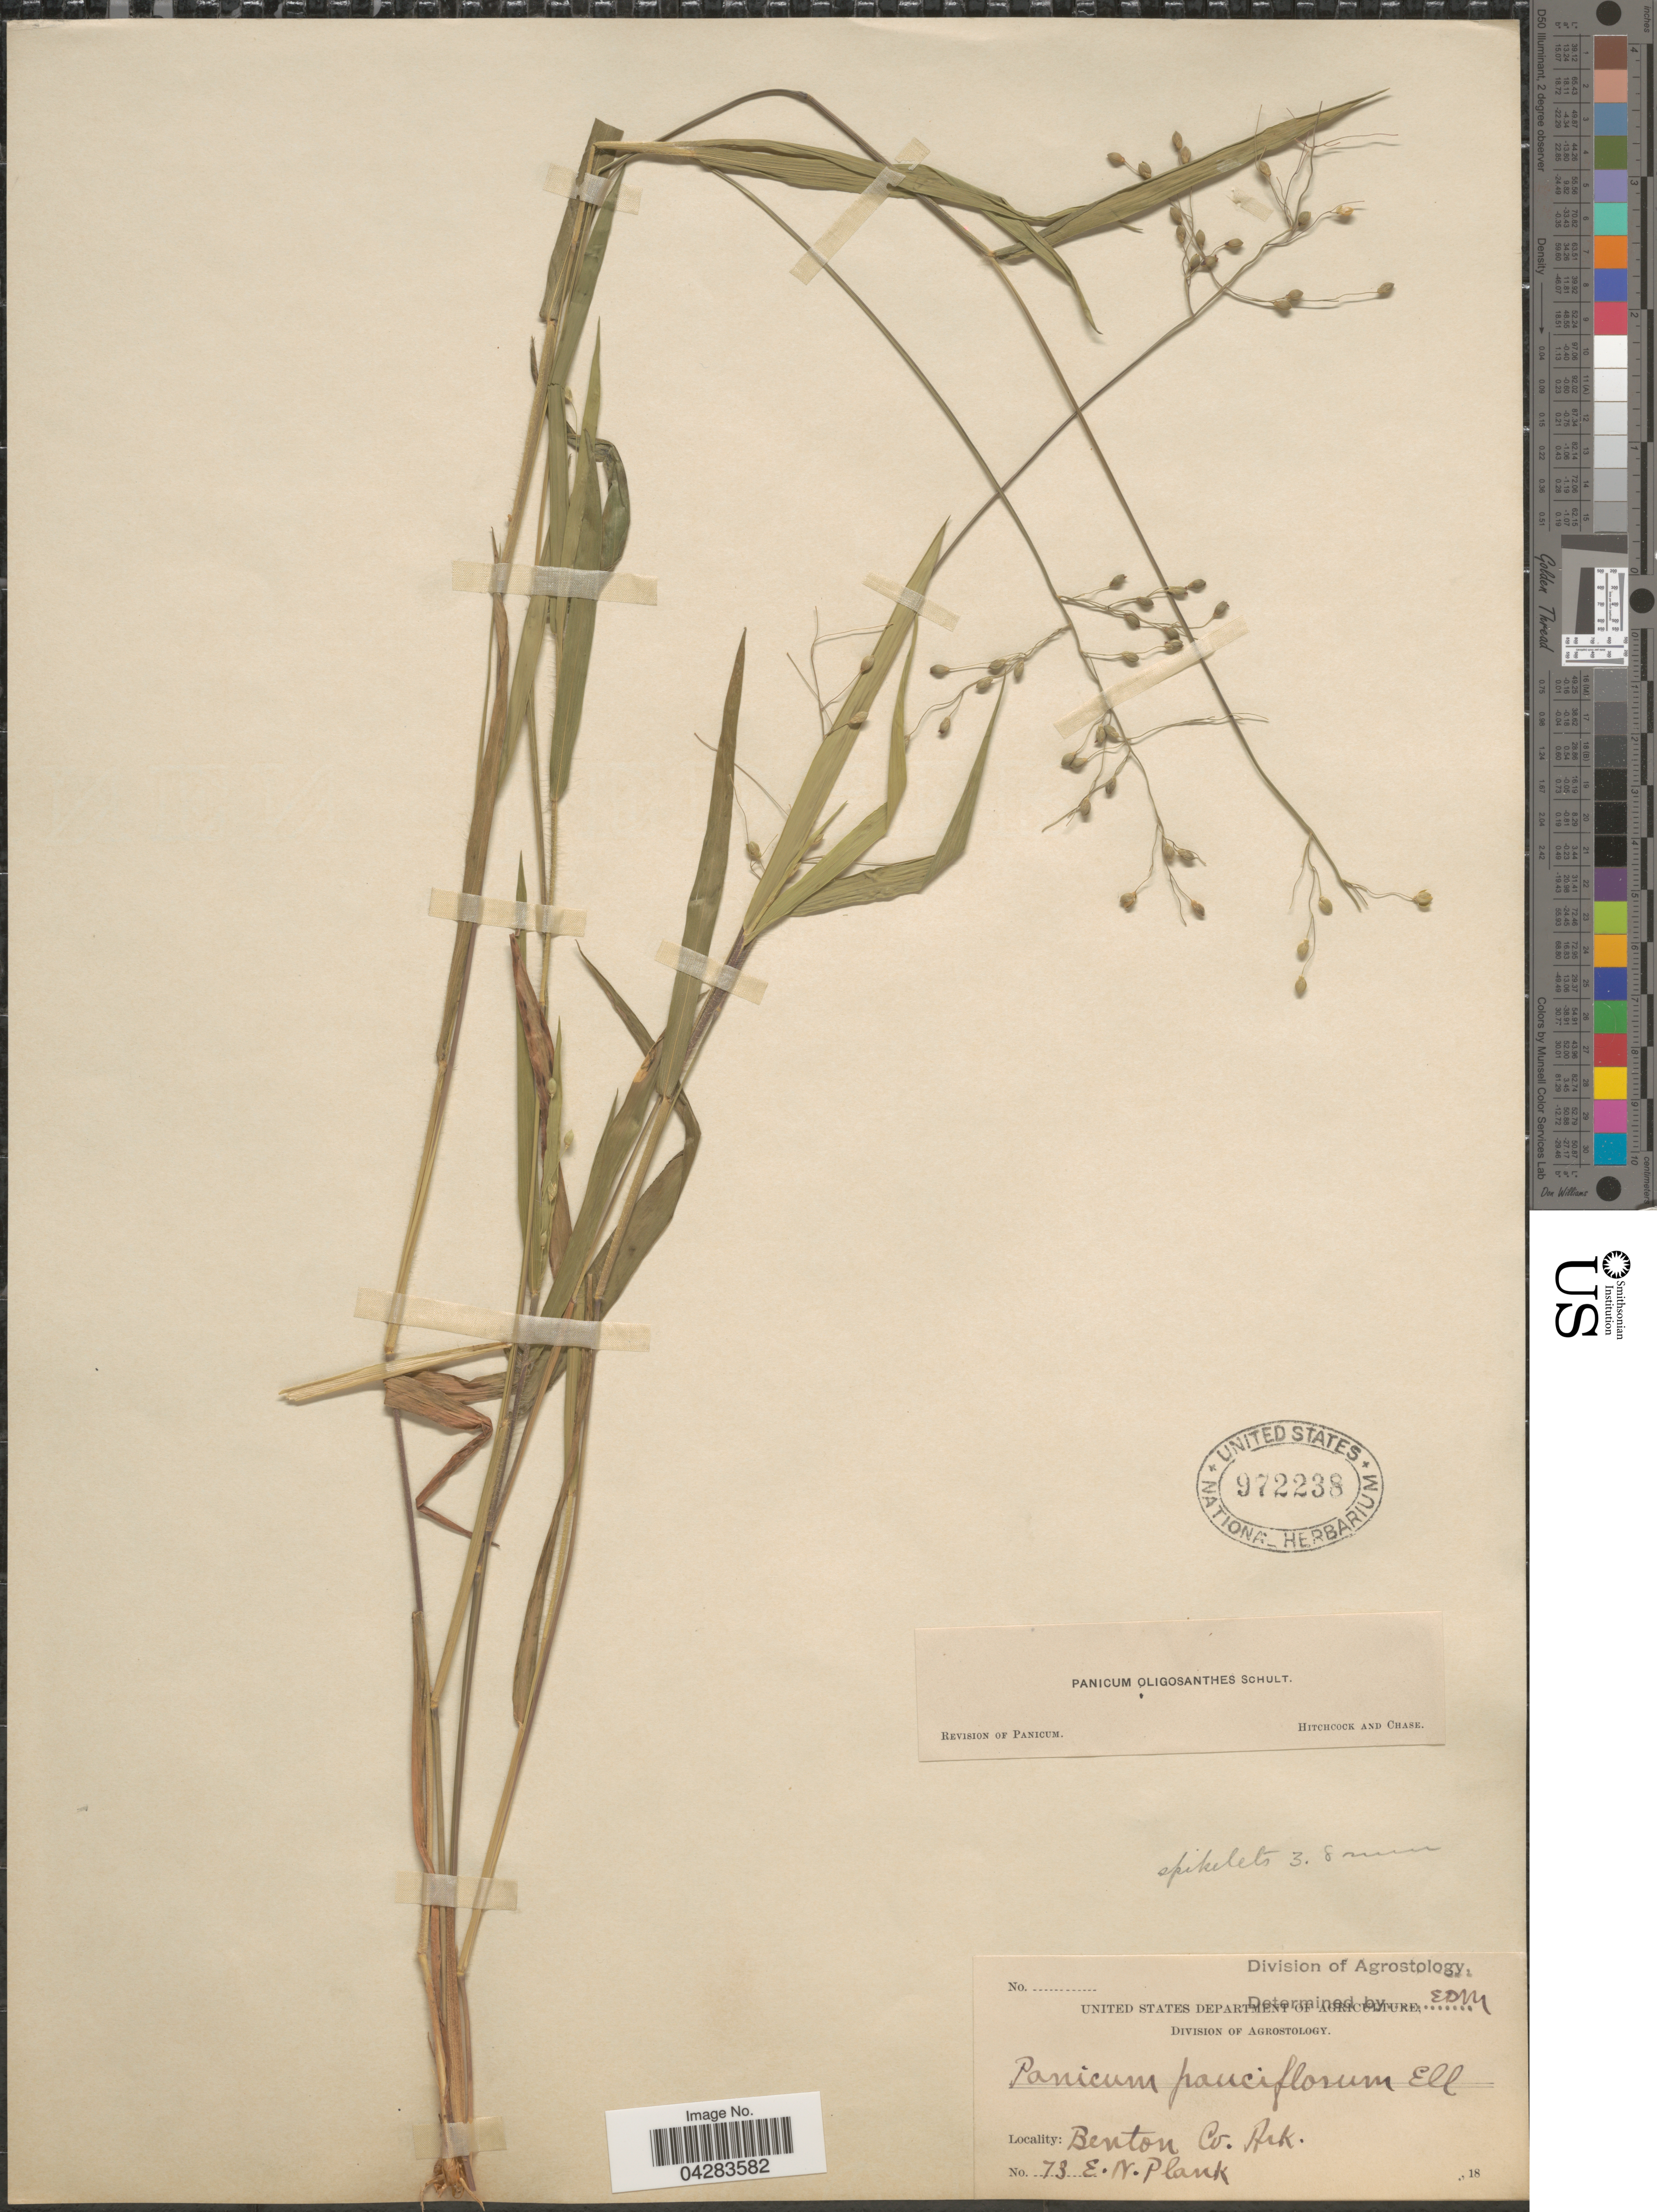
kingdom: Plantae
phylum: Tracheophyta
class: Liliopsida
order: Poales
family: Poaceae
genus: Dichanthelium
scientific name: Dichanthelium oligosanthes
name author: (Schult.) Gould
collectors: E. Plank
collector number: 73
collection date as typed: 18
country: United States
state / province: Arkansas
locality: Benton Co.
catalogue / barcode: US 972238